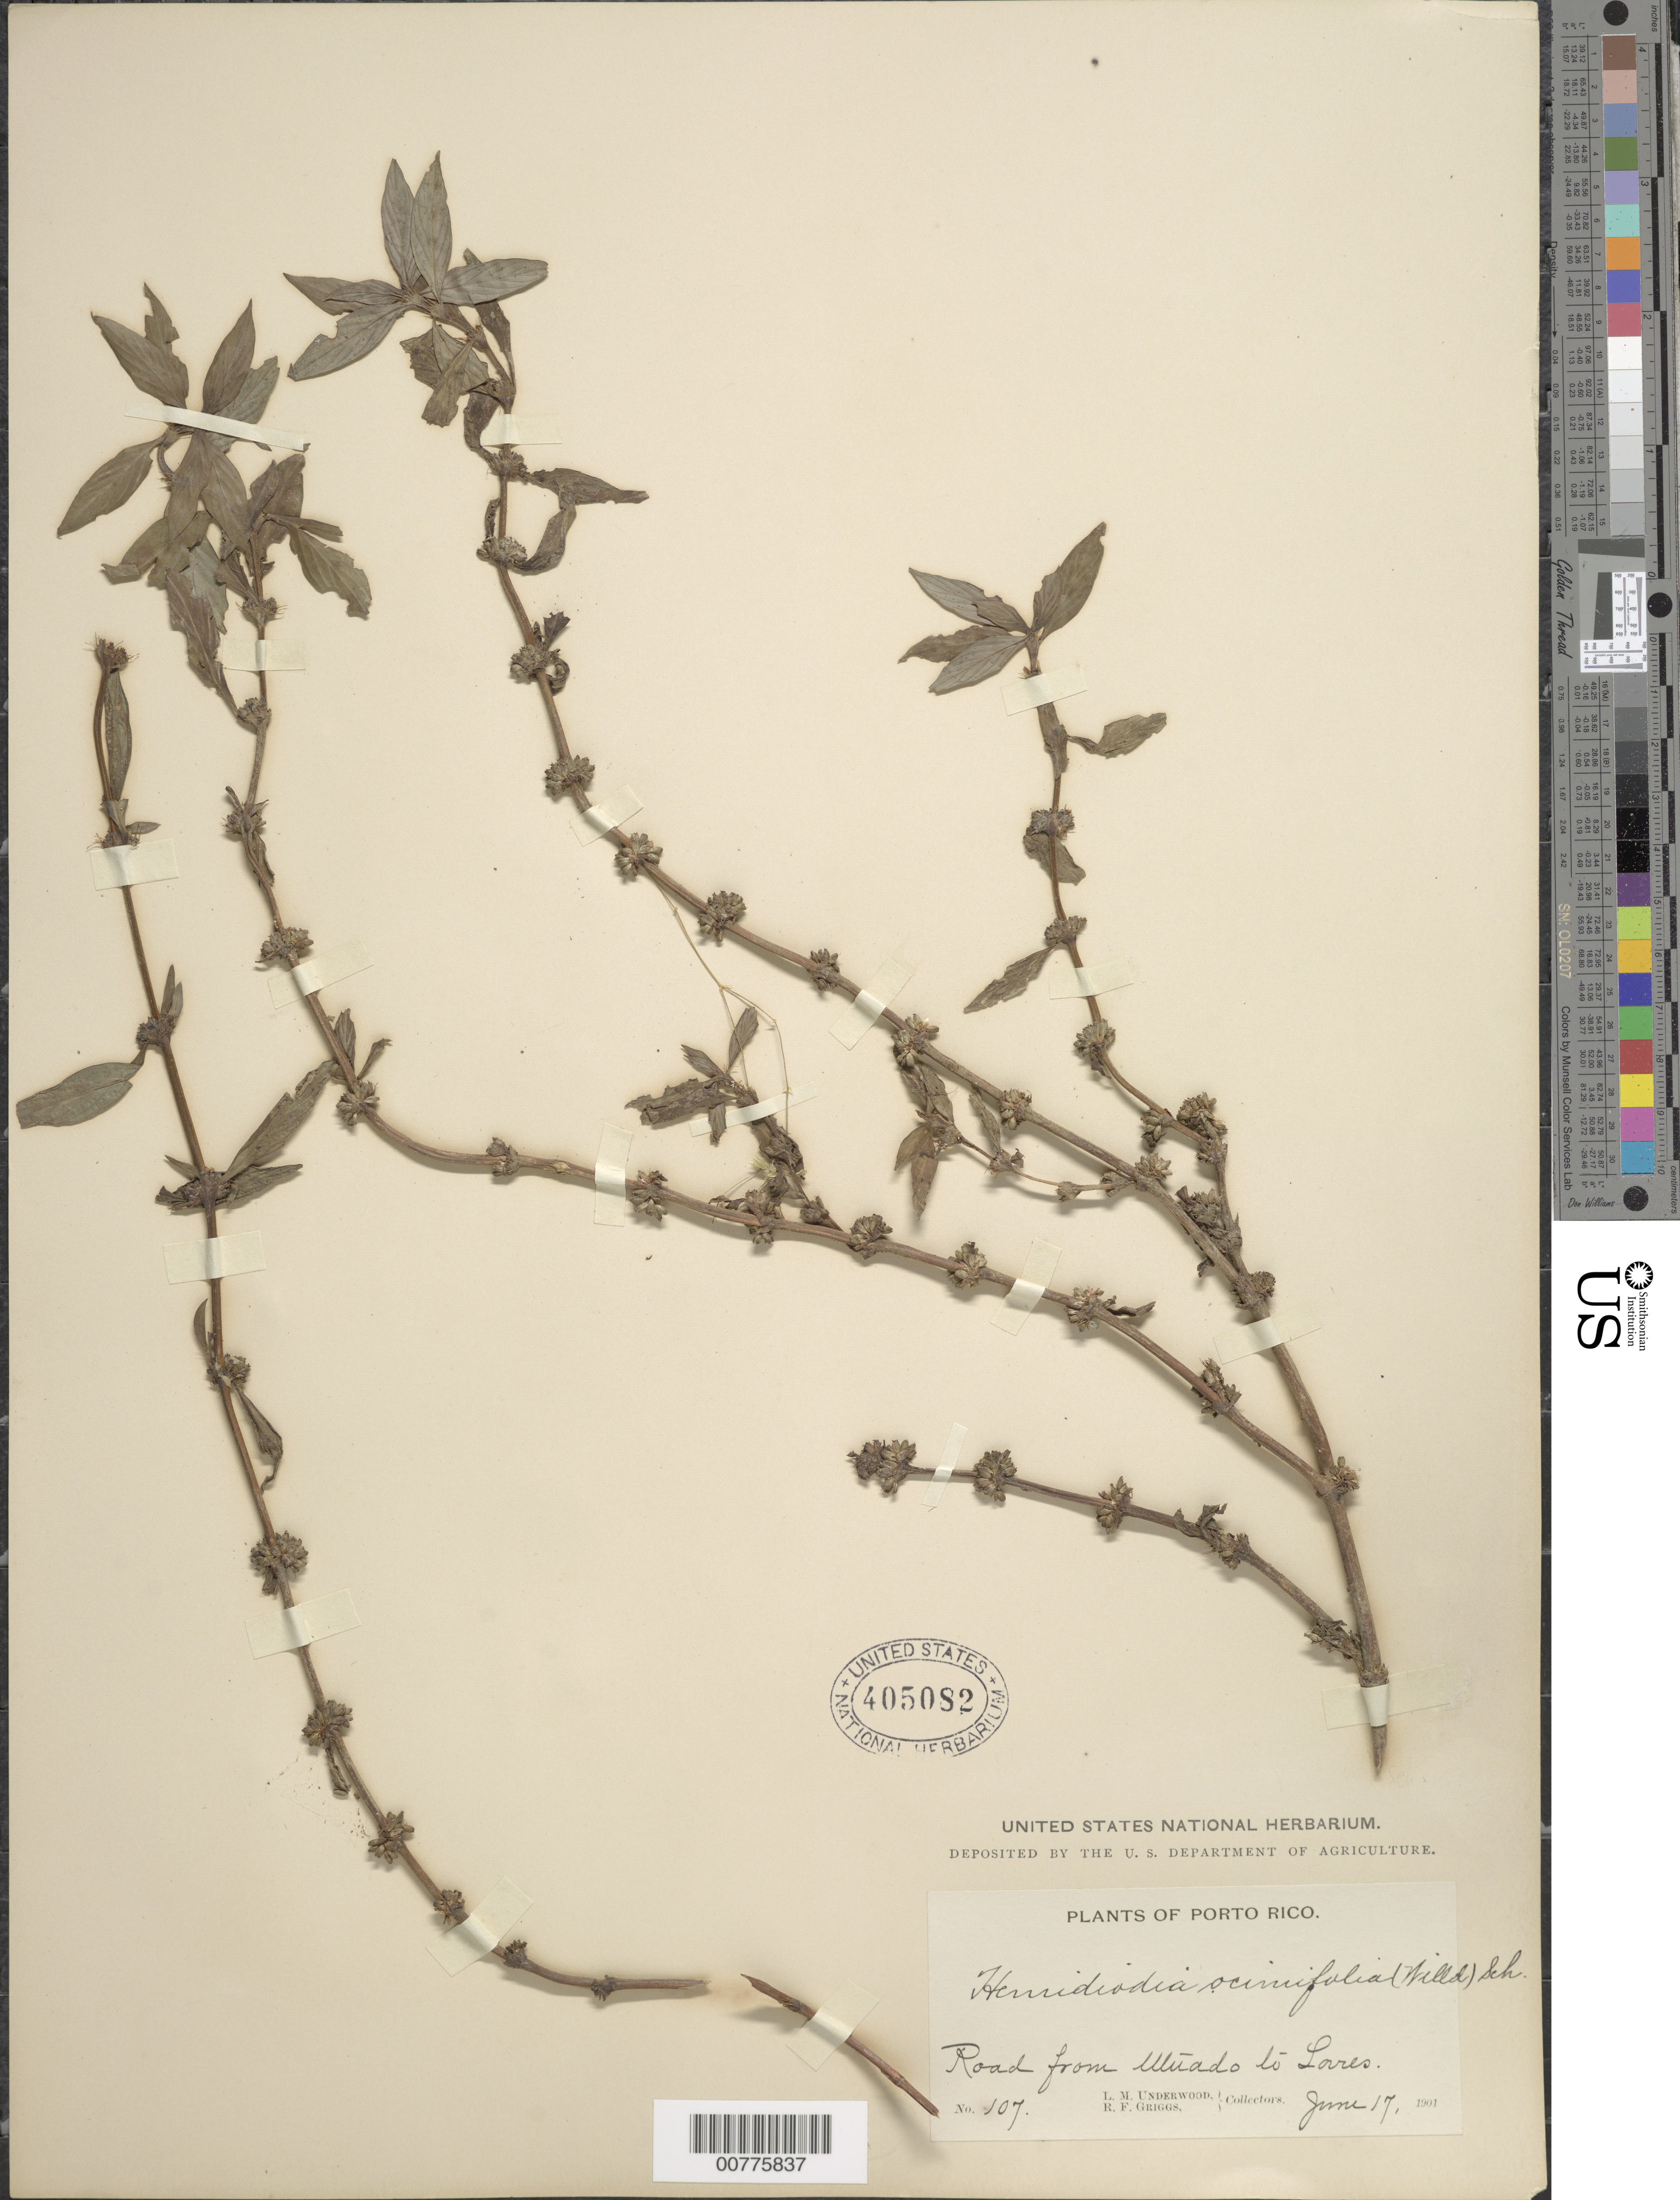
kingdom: Plantae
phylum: Tracheophyta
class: Magnoliopsida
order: Gentianales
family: Rubiaceae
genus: Spermacoce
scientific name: Spermacoce ocymifolia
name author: Willd. ex Roem. & Schult.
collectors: L. M. Underwood & R. F. Griggs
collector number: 107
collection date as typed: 17 Jun 1901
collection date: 1901-06-17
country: Puerto Rico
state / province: Lares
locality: Road from Untuado to Lares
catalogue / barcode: US 405082